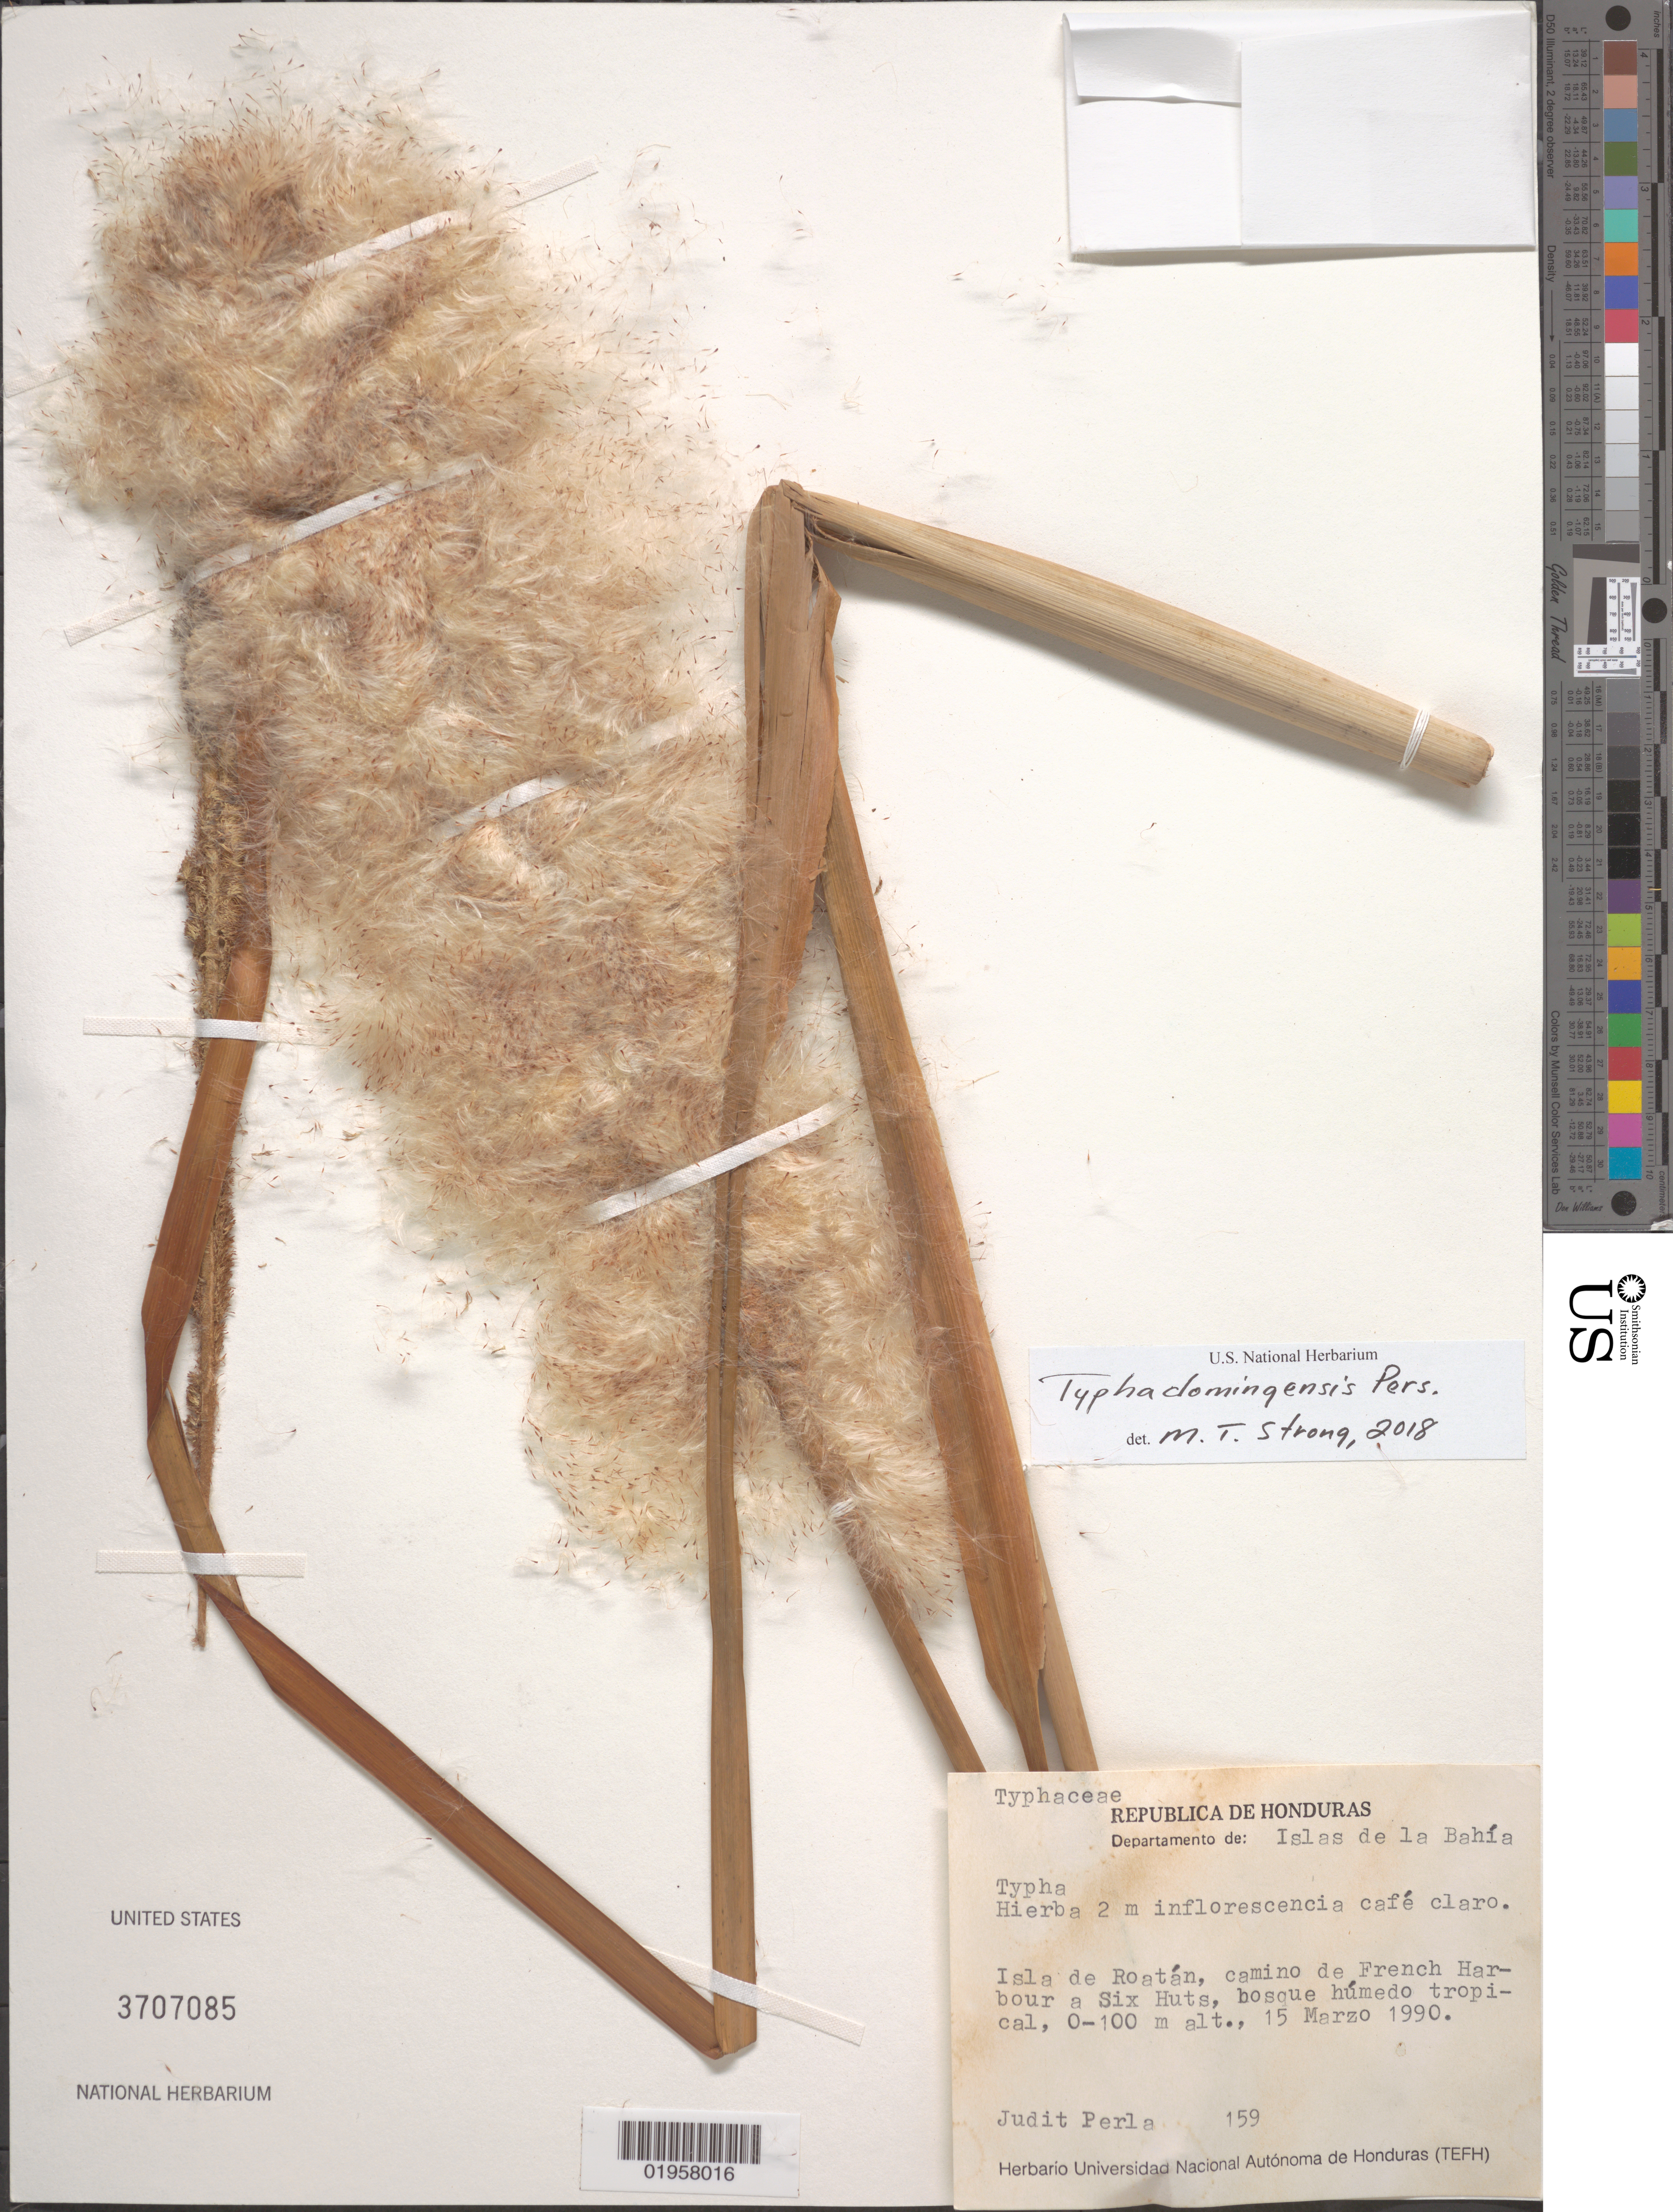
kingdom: Plantae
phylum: Tracheophyta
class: Liliopsida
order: Poales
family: Typhaceae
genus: Typha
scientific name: Typha domingensis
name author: Pers.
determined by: Strong, M. T., (US), Smithsonian Institution - National Museum of Natural History (UNITED STATES)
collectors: J. Perla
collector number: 159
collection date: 1990-03-15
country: Honduras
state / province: Islas de la Bahía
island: Roatan Island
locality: Isla de Roatán, camino de French Harbour a Six Huts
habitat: Bosque húmedo tropical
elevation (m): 0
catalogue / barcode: US 3707085